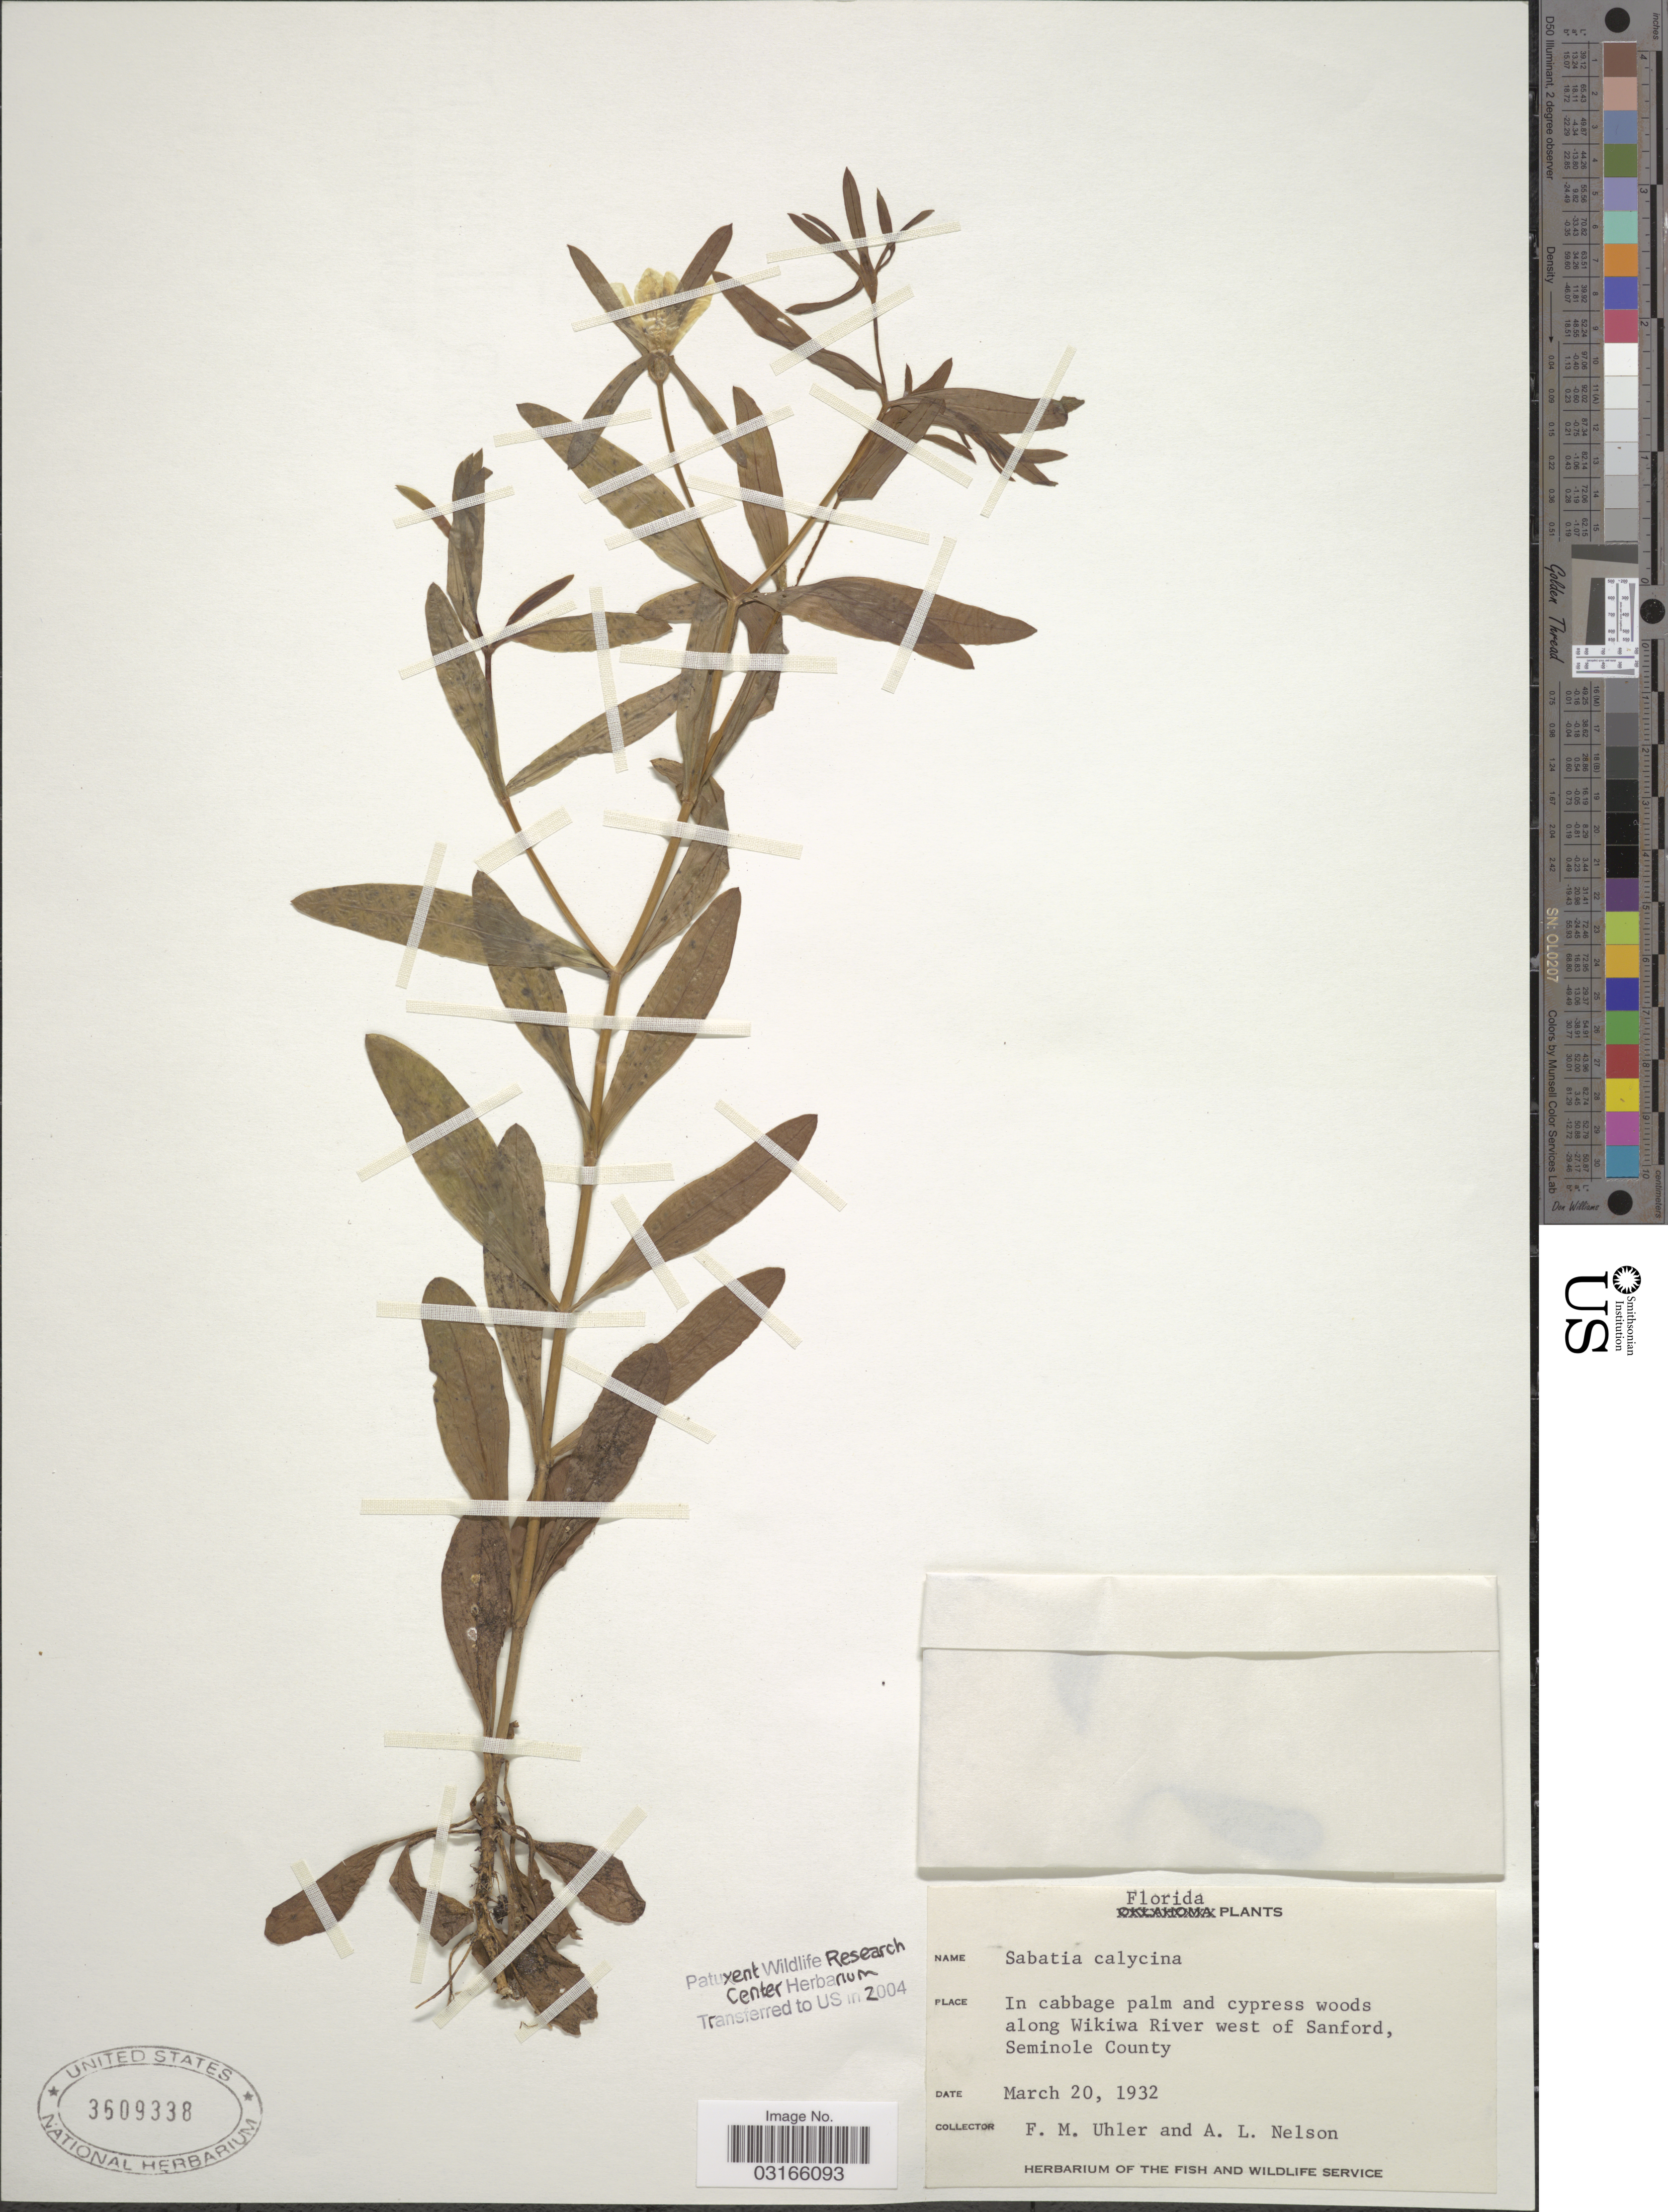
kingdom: Plantae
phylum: Tracheophyta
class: Magnoliopsida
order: Gentianales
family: Gentianaceae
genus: Sabatia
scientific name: Sabatia calycina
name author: (Lam.) A. Heller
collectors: F. M. Uhler & A. L. Nelson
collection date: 1932-03-20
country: United States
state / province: Florida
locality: In cabbage palm and cypress woods along Wikiwa River west of Sanford, Seminole County.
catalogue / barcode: US 3609338